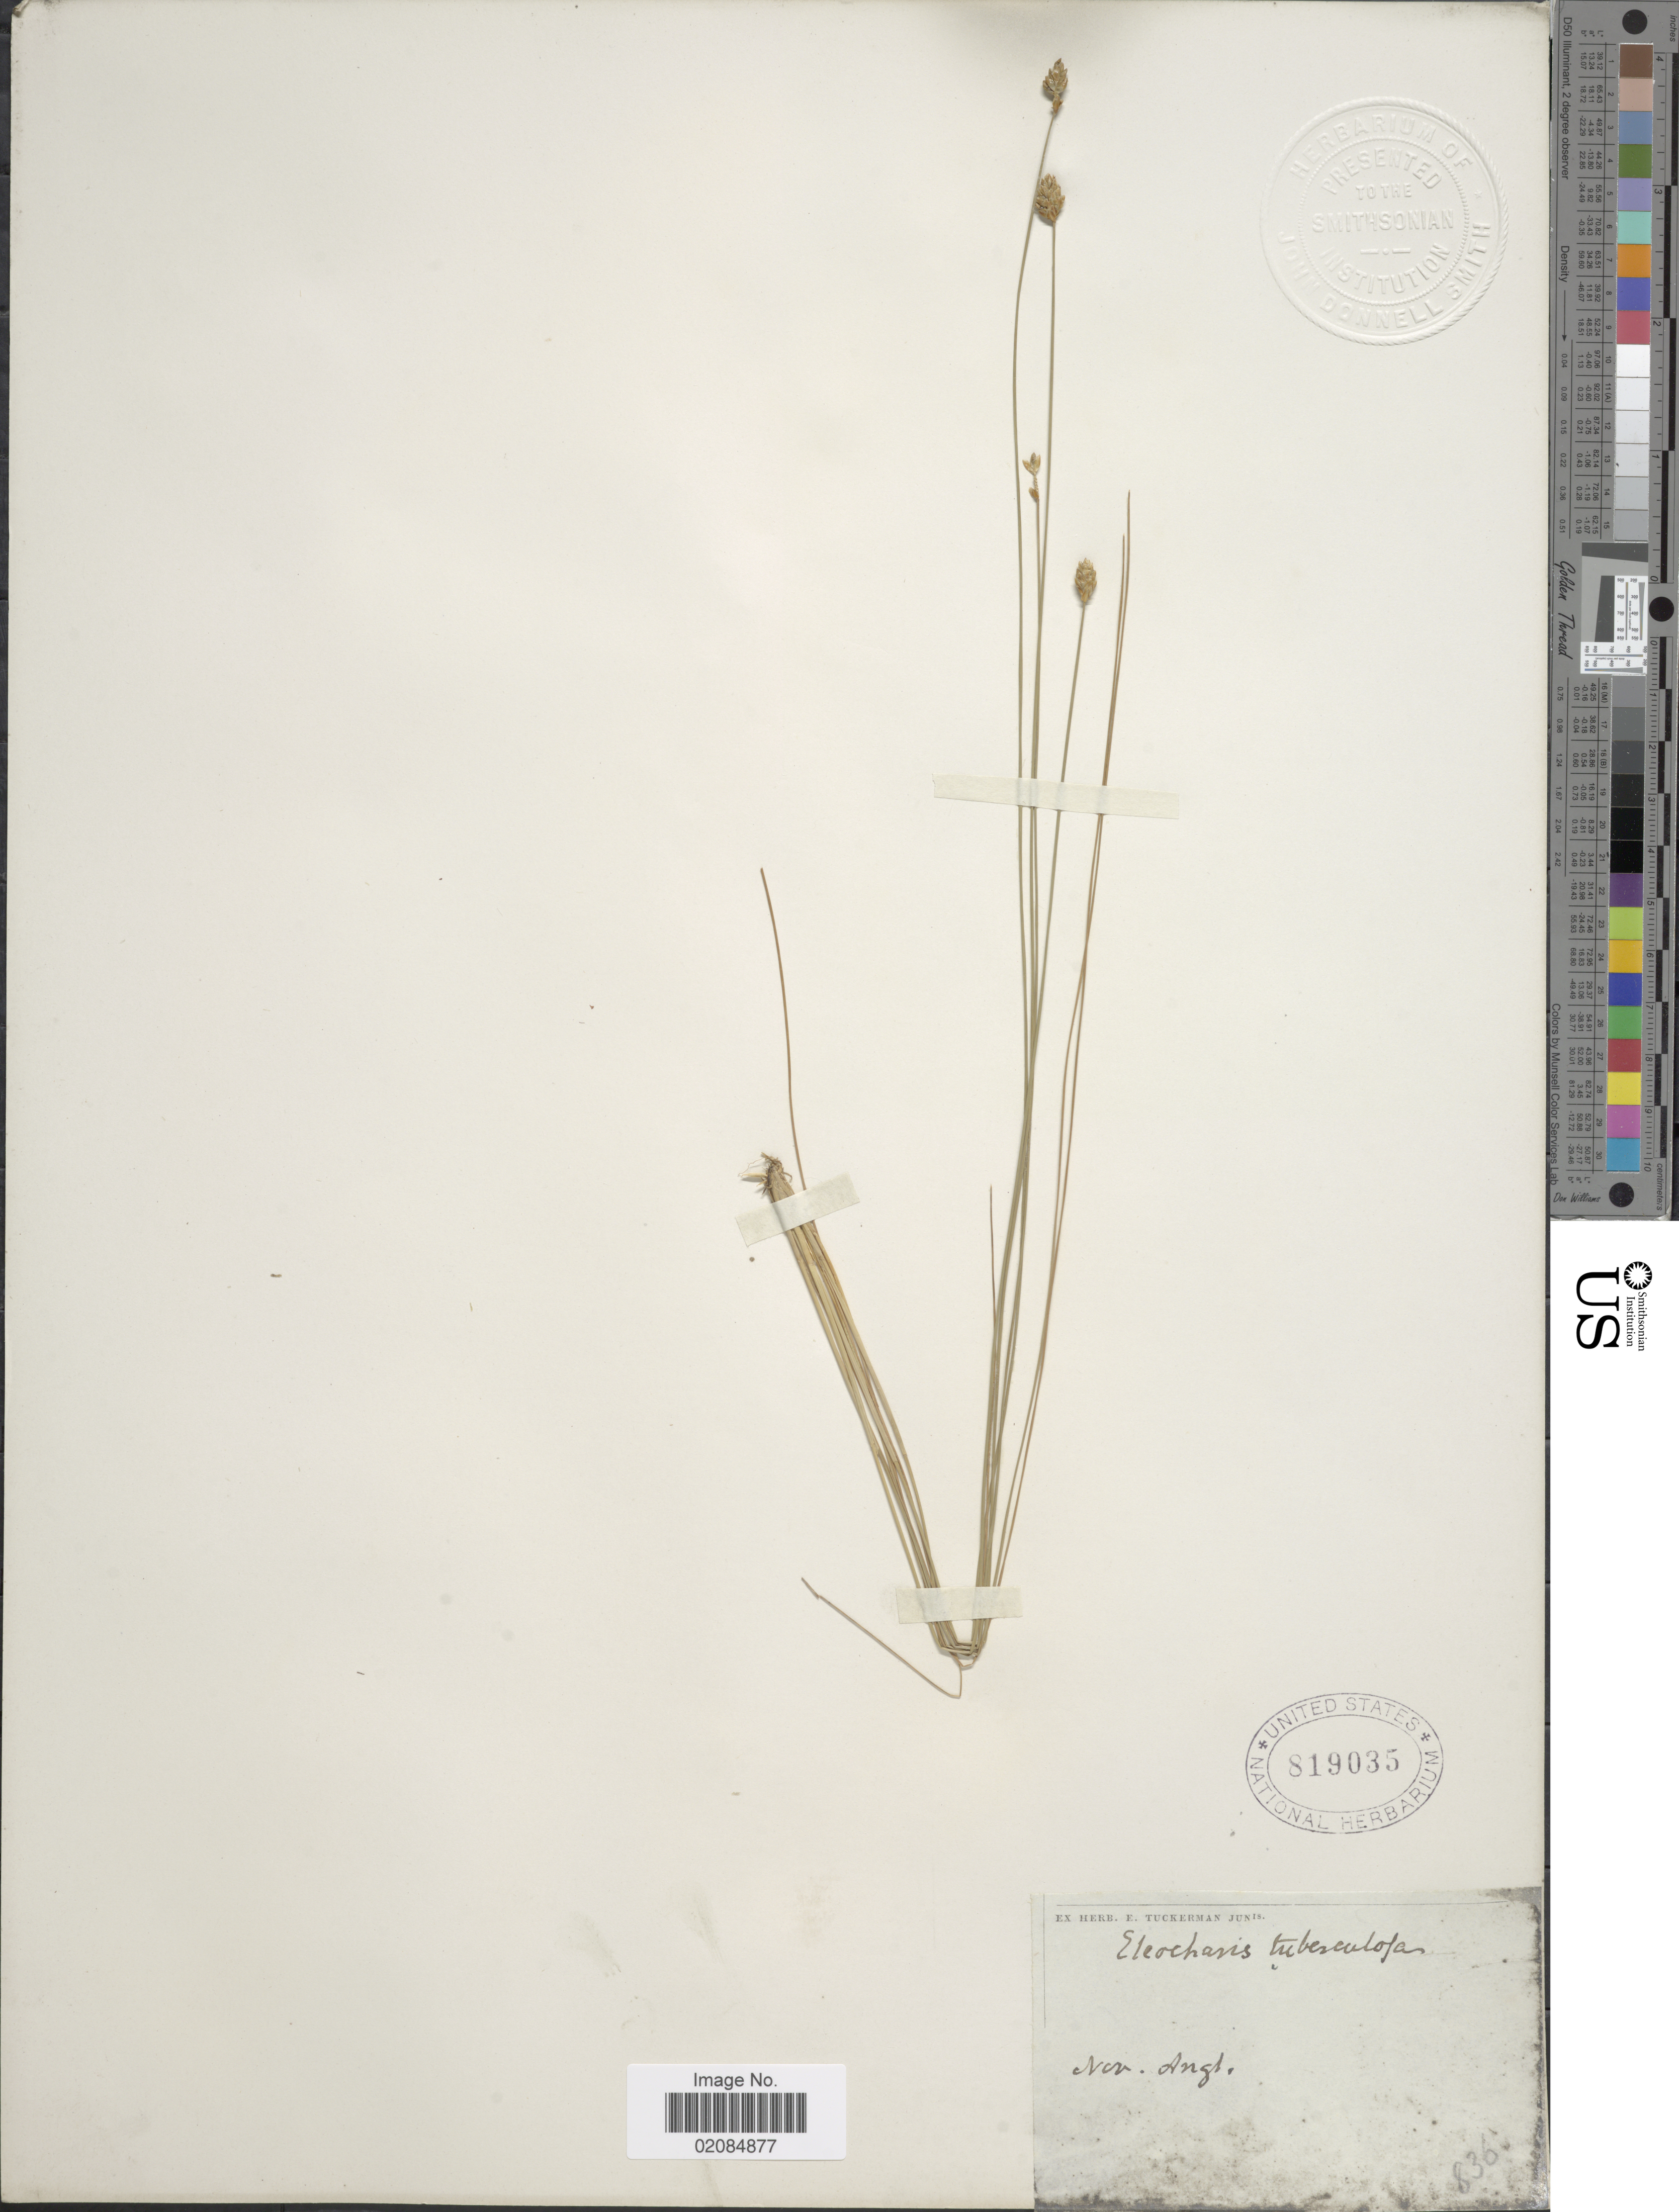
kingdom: Plantae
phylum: Tracheophyta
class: Liliopsida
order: Poales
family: Cyperaceae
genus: Eleocharis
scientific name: Eleocharis tuberculosa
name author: (Michx.) Roem. & Schult.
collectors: ex herb. E. Tuckerman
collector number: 836?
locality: Nov. Angl.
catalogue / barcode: US 819035